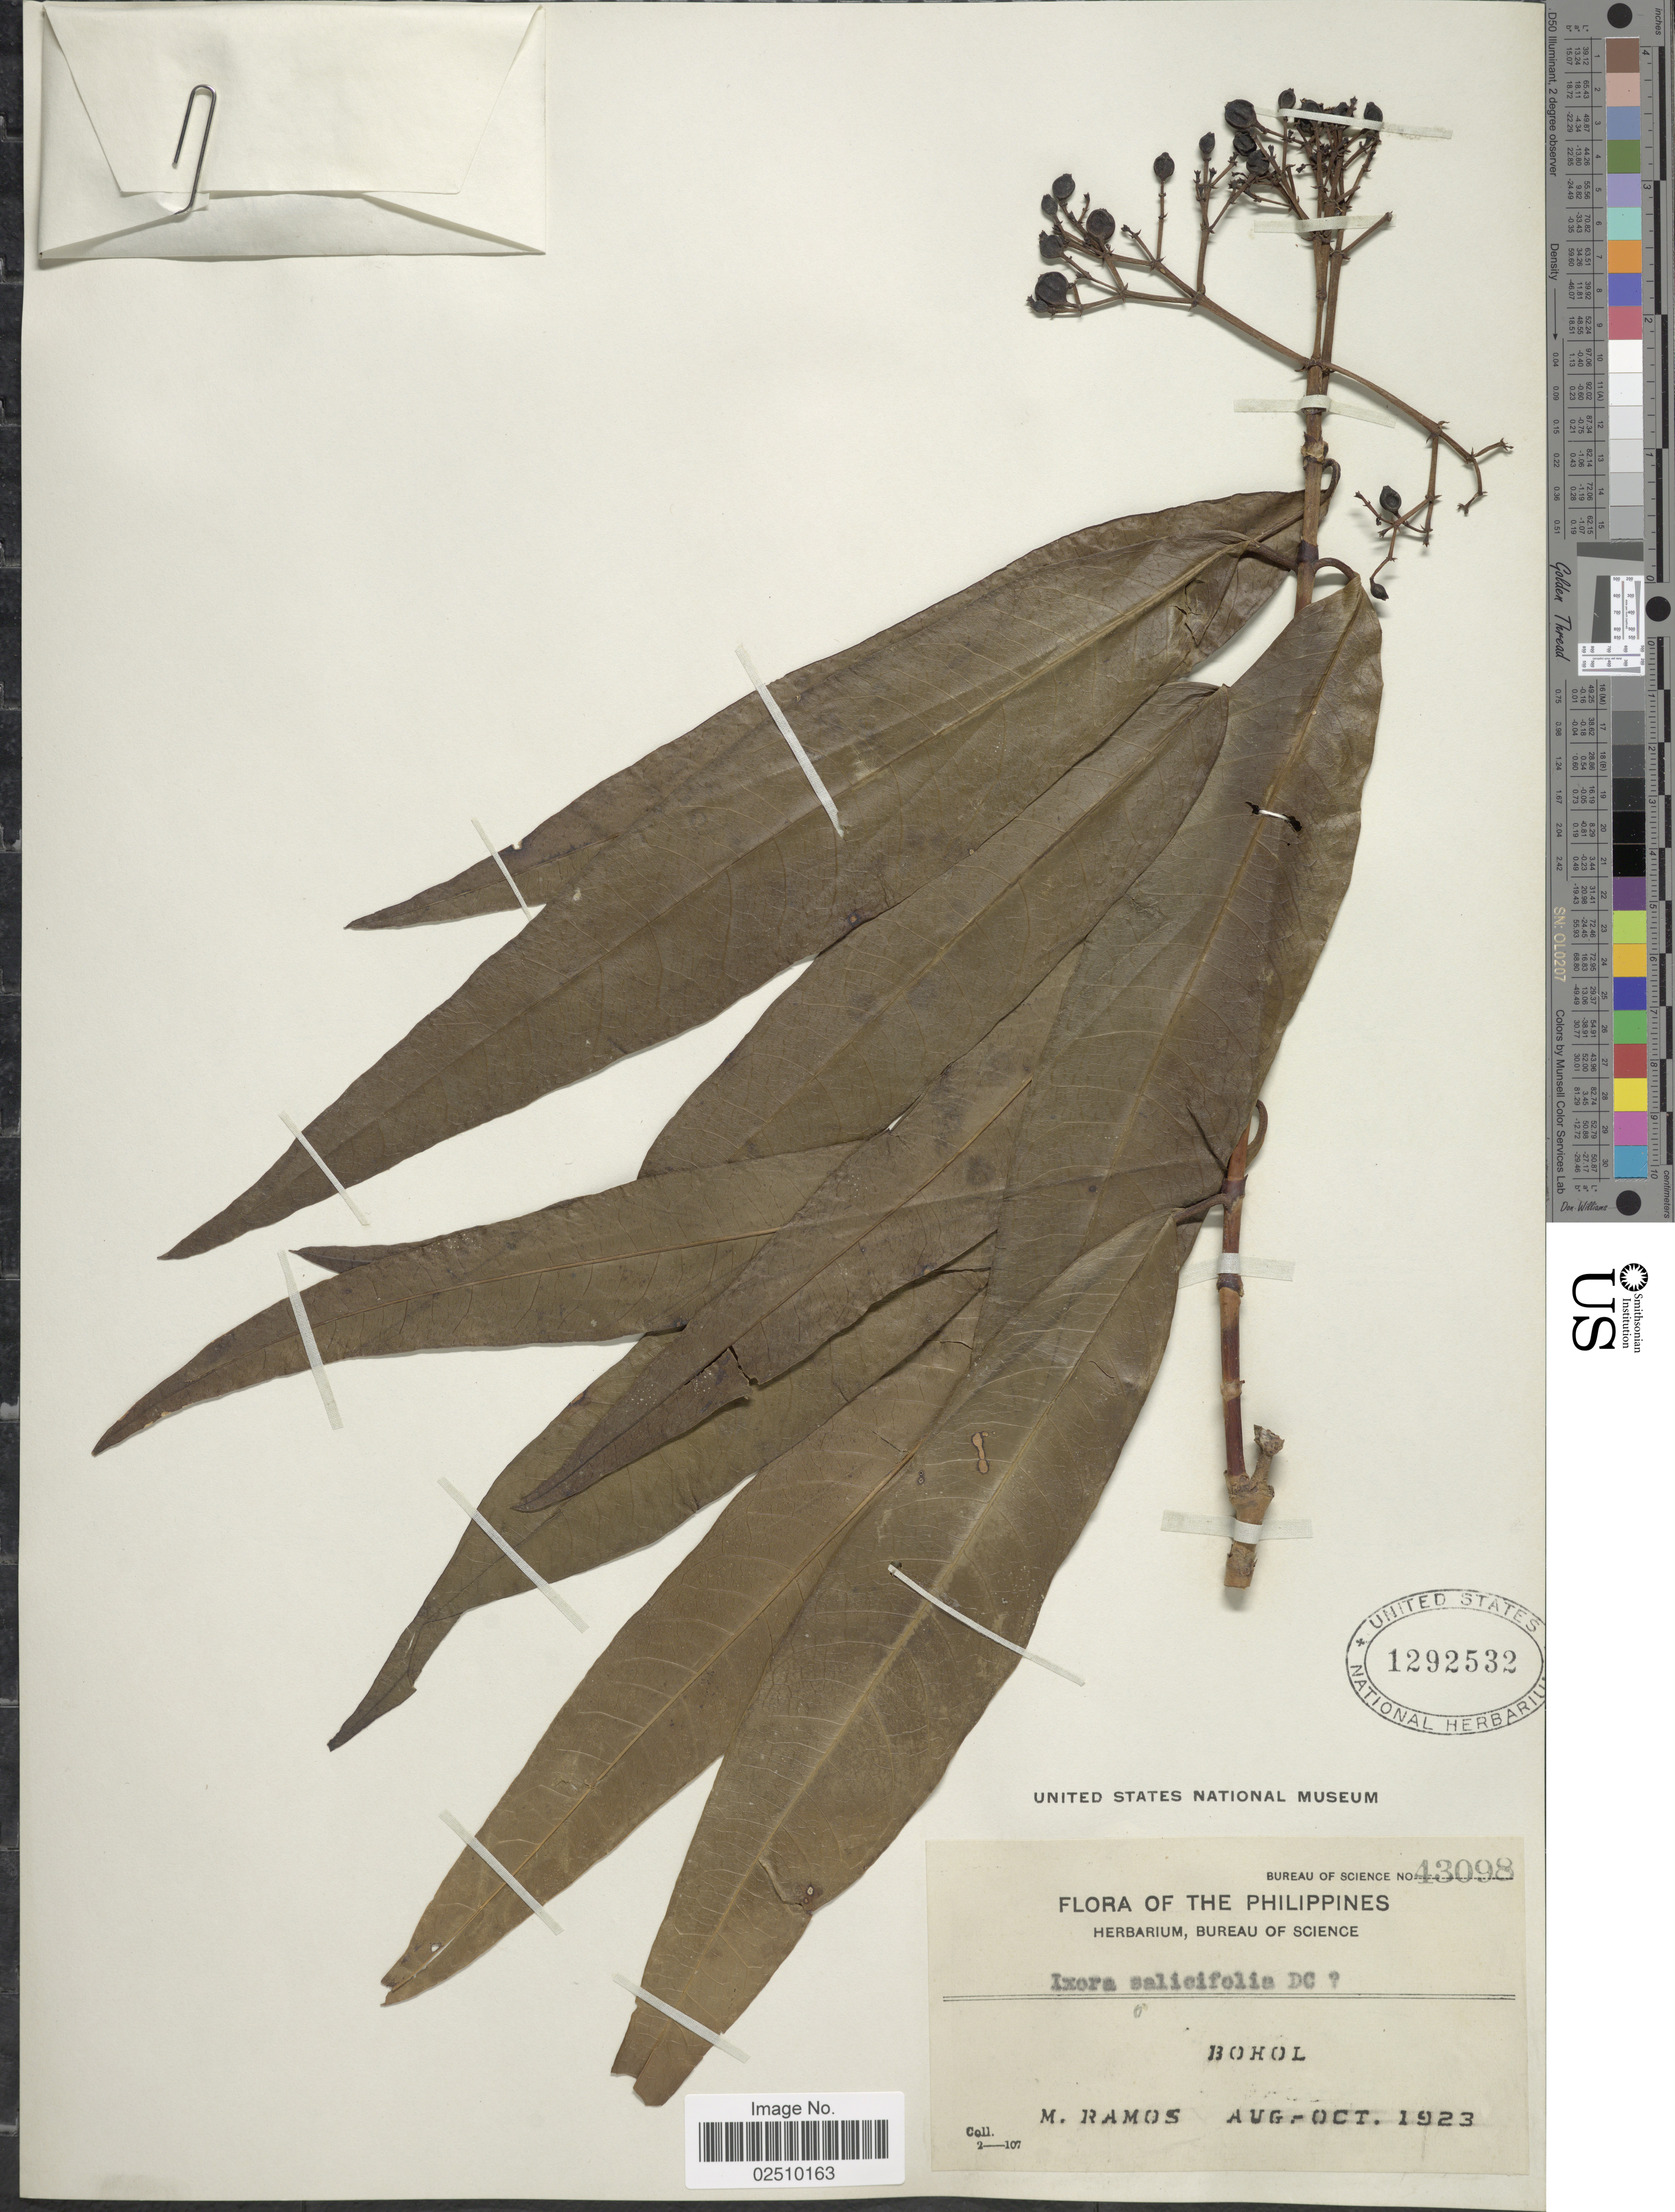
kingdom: Plantae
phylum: Tracheophyta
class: Magnoliopsida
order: Gentianales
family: Rubiaceae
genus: Ixora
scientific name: Ixora salicifolia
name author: (Blume) DC.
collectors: M. Ramos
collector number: Bureau of Science 43098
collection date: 1923-08/1923-10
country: Philippines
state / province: Central Visayas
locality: Bohol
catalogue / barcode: US 1292532